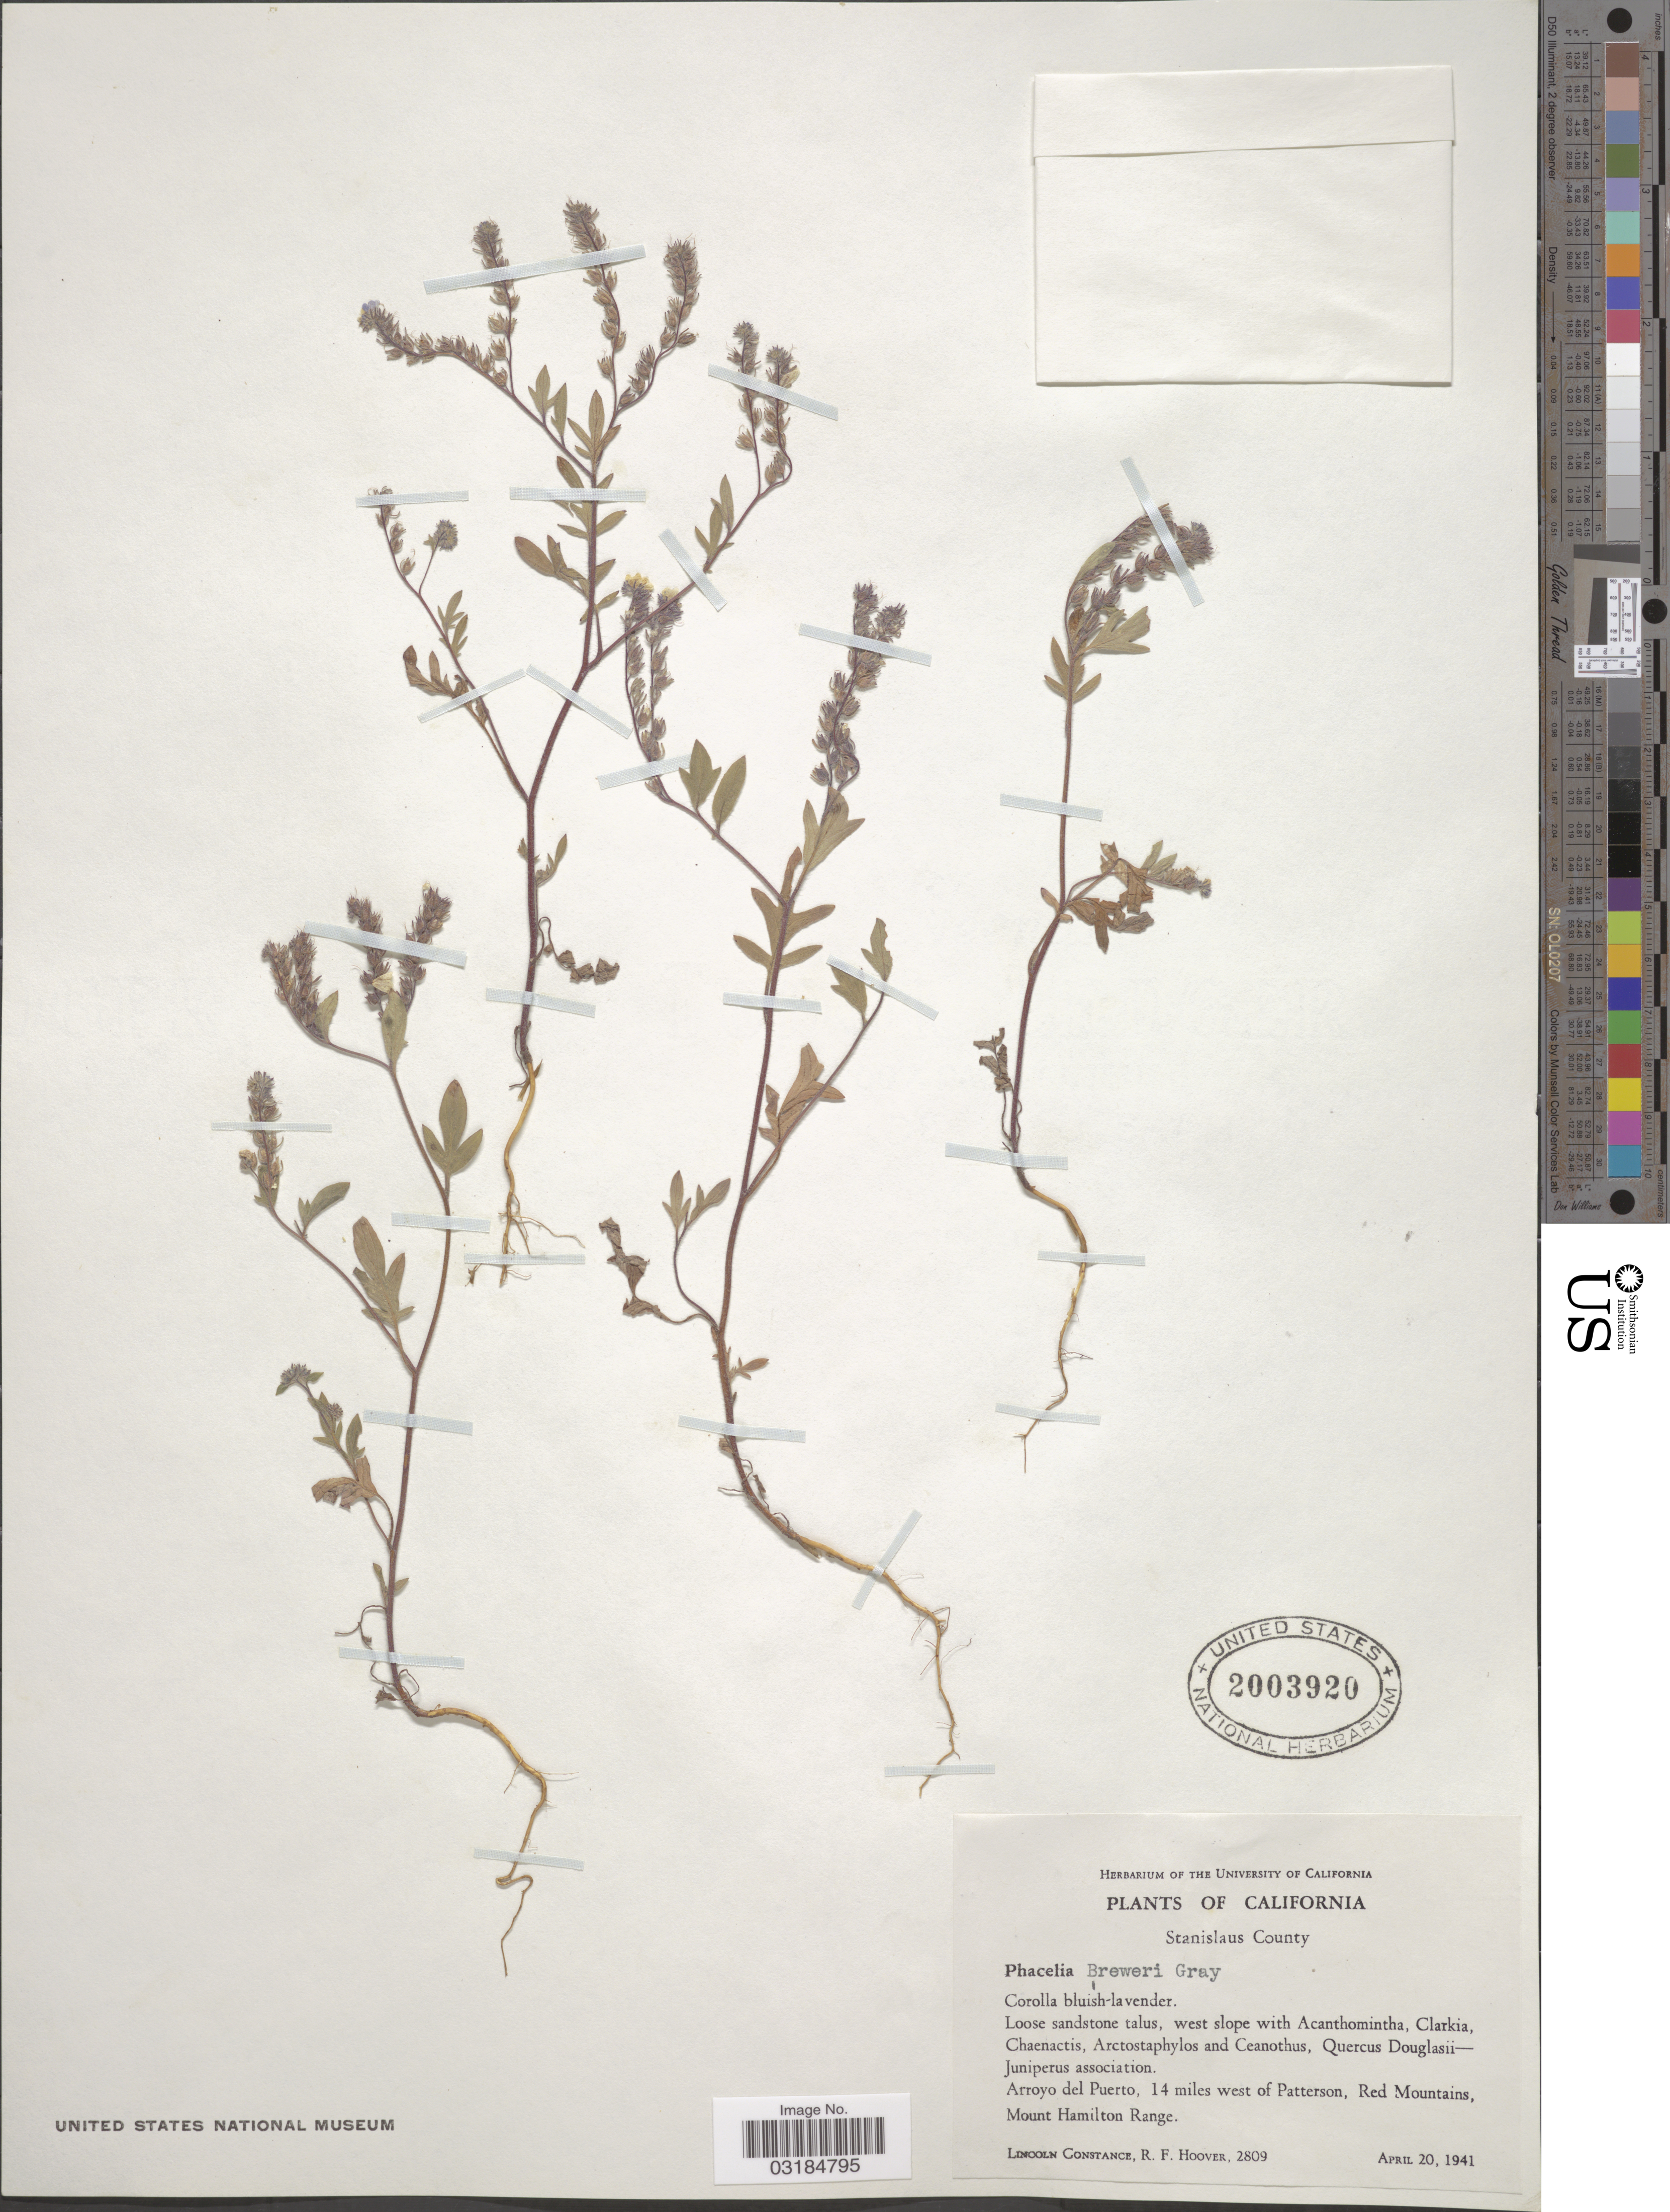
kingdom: Plantae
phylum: Tracheophyta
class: Magnoliopsida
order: Boraginales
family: Hydrophyllaceae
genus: Phacelia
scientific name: Phacelia breweri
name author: A. Gray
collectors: L. Constance & R. F. Hoover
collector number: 2809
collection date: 1941-04-20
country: United States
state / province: California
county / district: Stanislaus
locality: Stanislaus County, Arroyo del Puerto, 14 miles west of Patterson, Red Mountains, Mount Hamilton Range.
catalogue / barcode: US 2003920